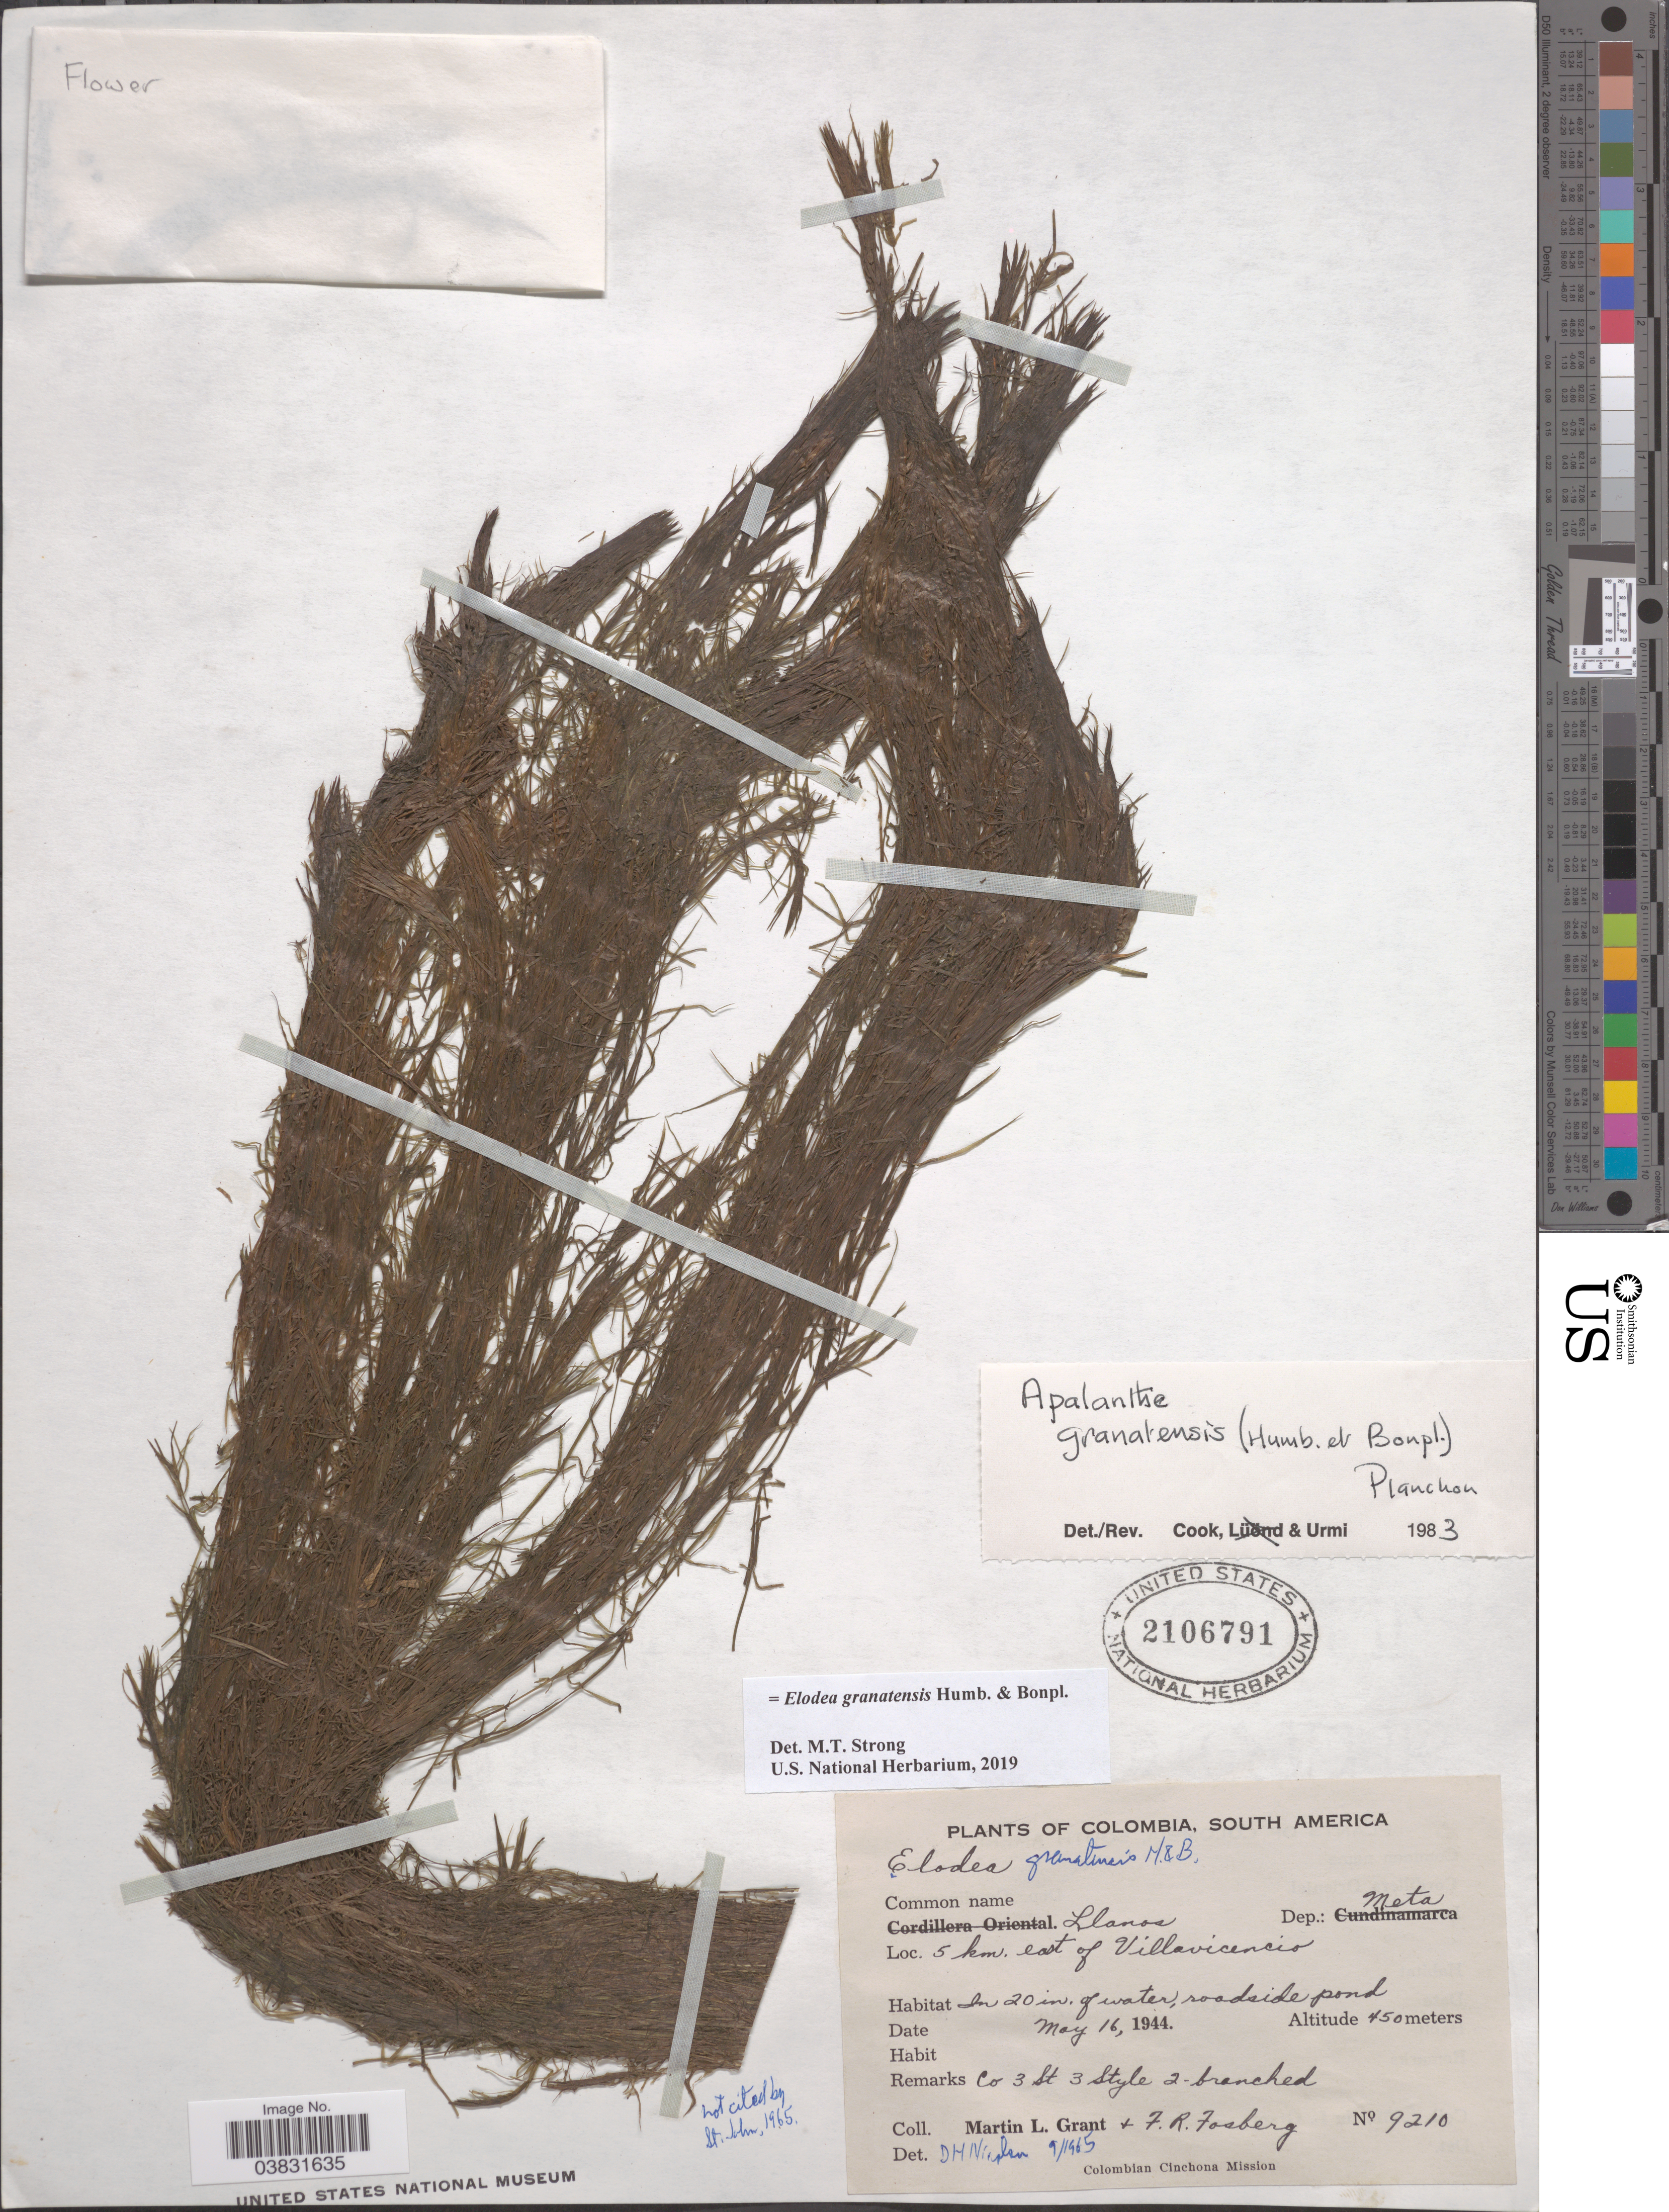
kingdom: Plantae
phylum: Tracheophyta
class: Liliopsida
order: Alismatales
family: Hydrocharitaceae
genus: Elodea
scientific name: Elodea granatensis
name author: Humb. & Bonpl.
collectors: M. L. Grant & F. R. Fosberg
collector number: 9210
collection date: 1944-05-16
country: Colombia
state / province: Meta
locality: Llanos. Dep.: Meta. 5 km. east of Villavicencio.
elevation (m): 450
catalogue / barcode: US 2106791